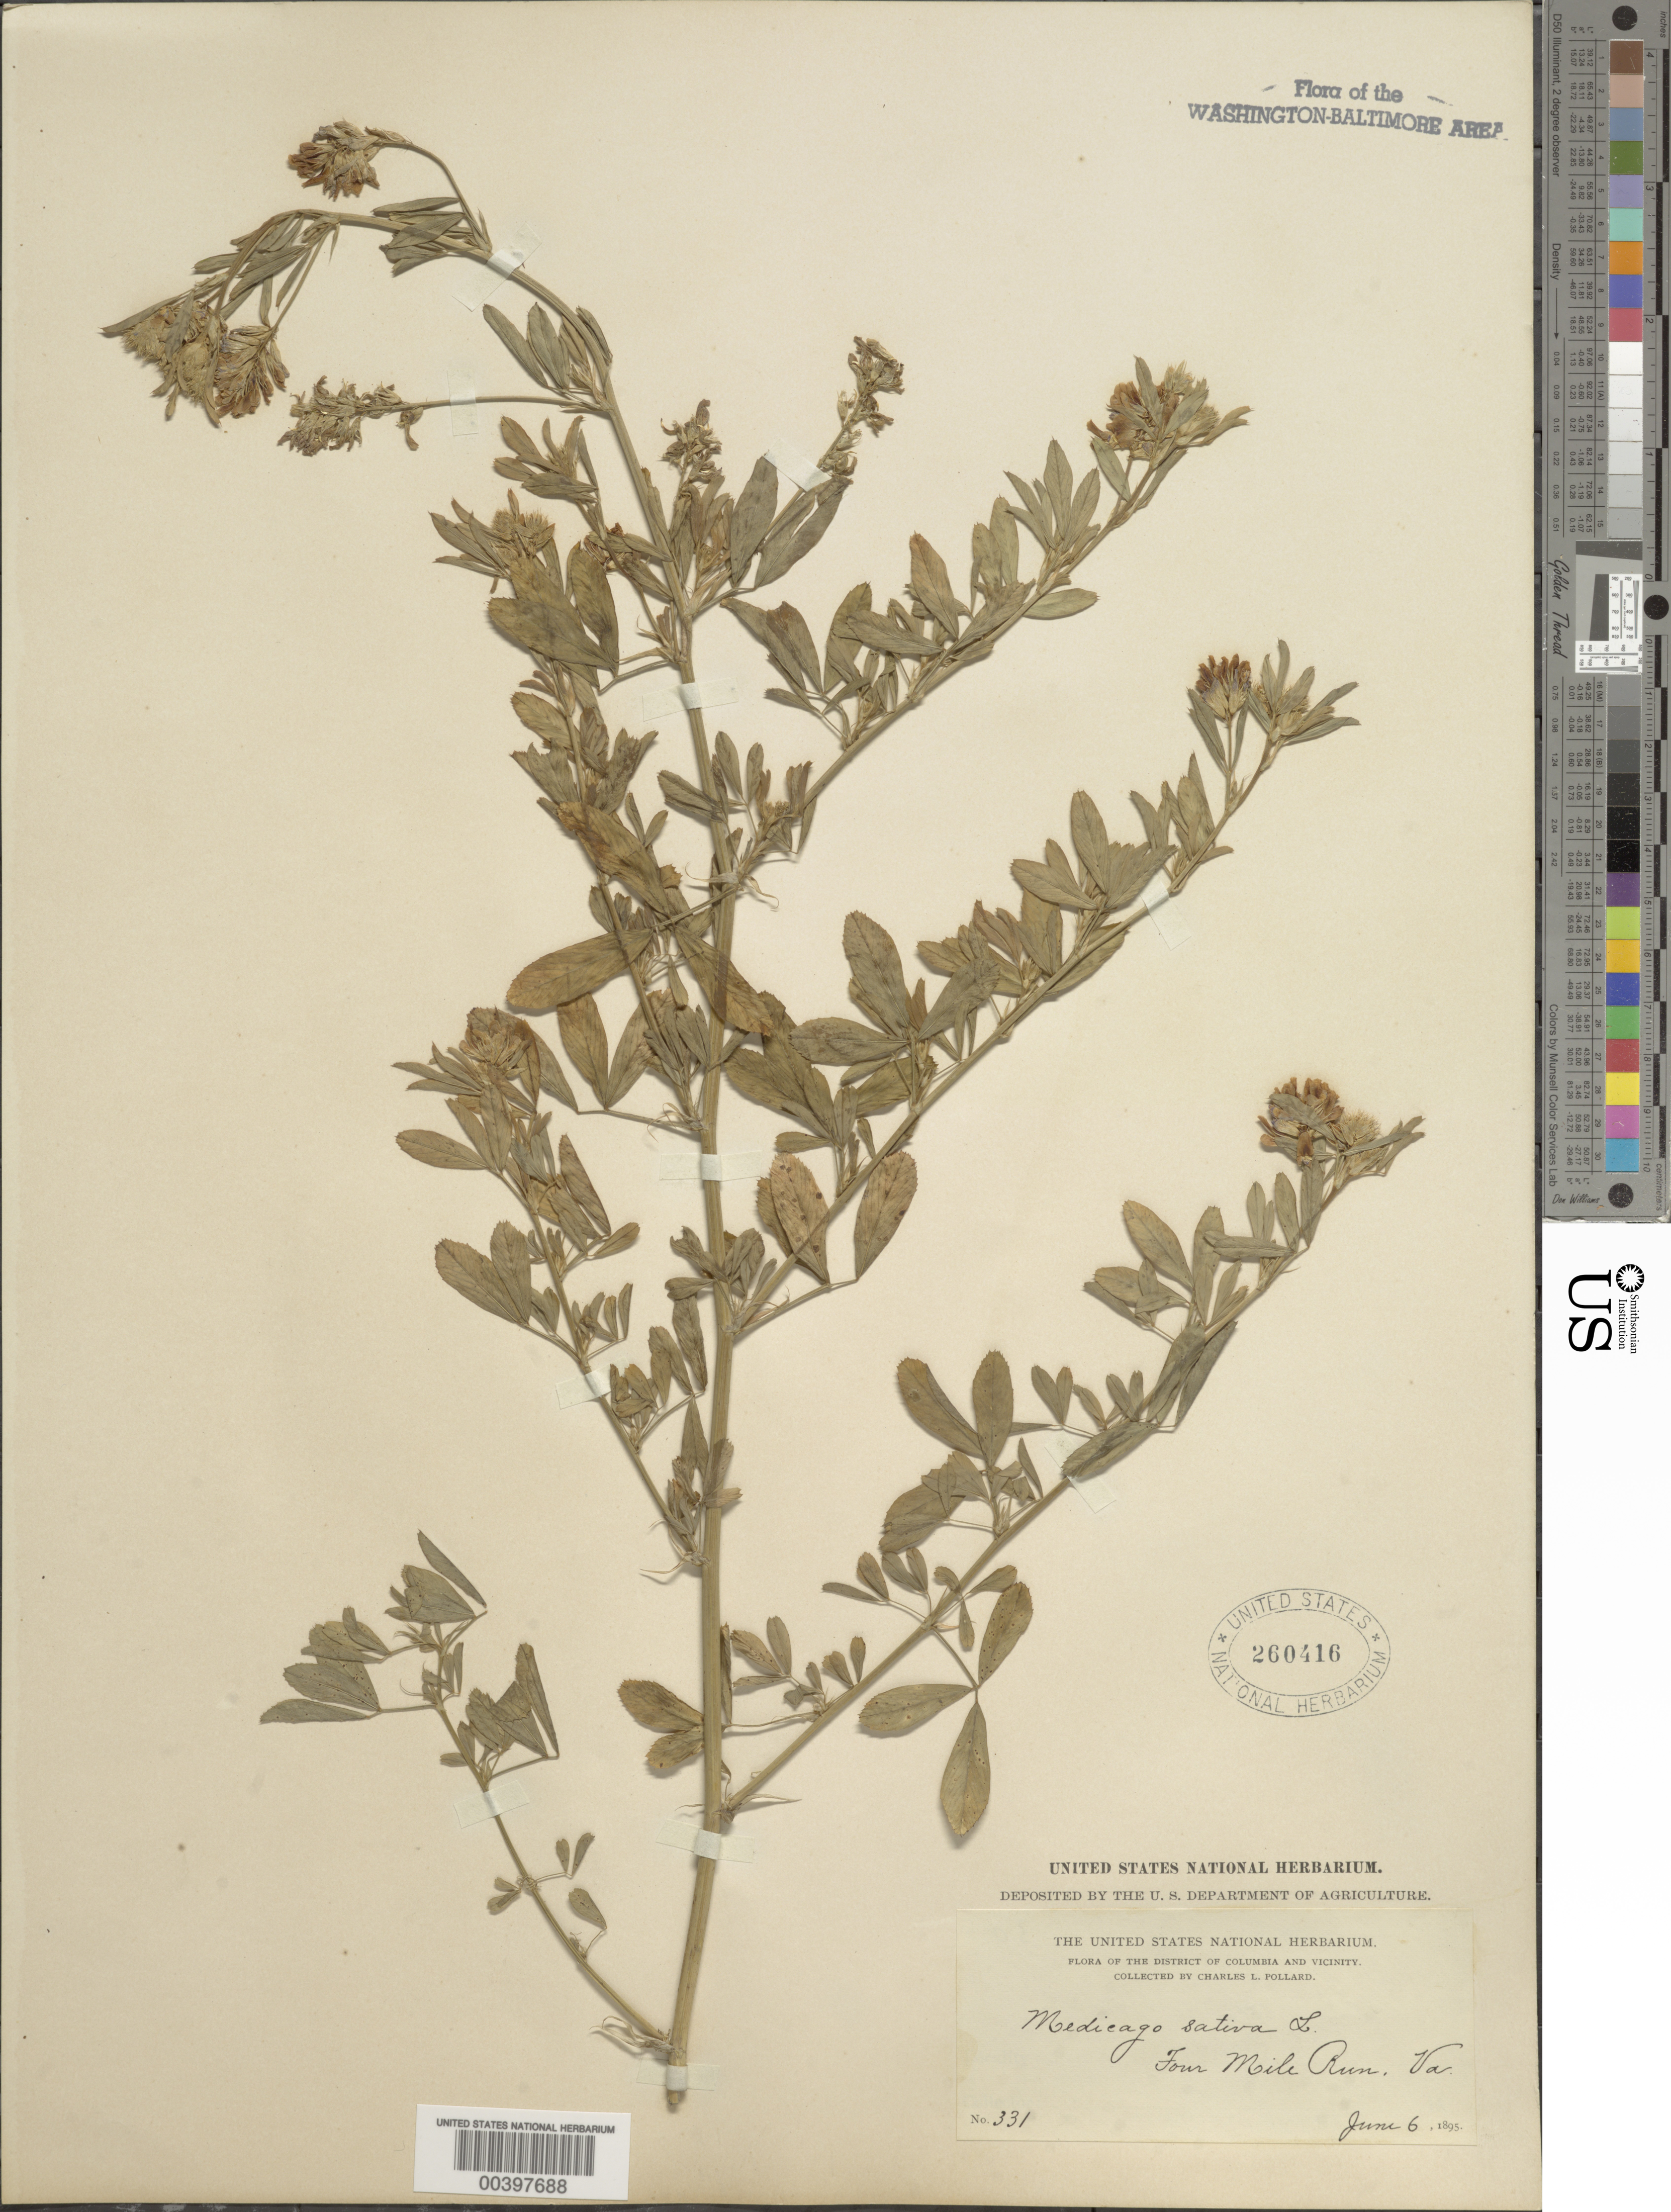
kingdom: Plantae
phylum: Tracheophyta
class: Magnoliopsida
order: Fabales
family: Fabaceae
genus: Medicago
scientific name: Medicago sativa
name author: L.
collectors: C. L. Pollard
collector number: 331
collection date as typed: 06 Jun 1895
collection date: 1895-06-06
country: United States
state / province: Virginia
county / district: Arlington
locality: Four Mile Run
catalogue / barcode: US 260416